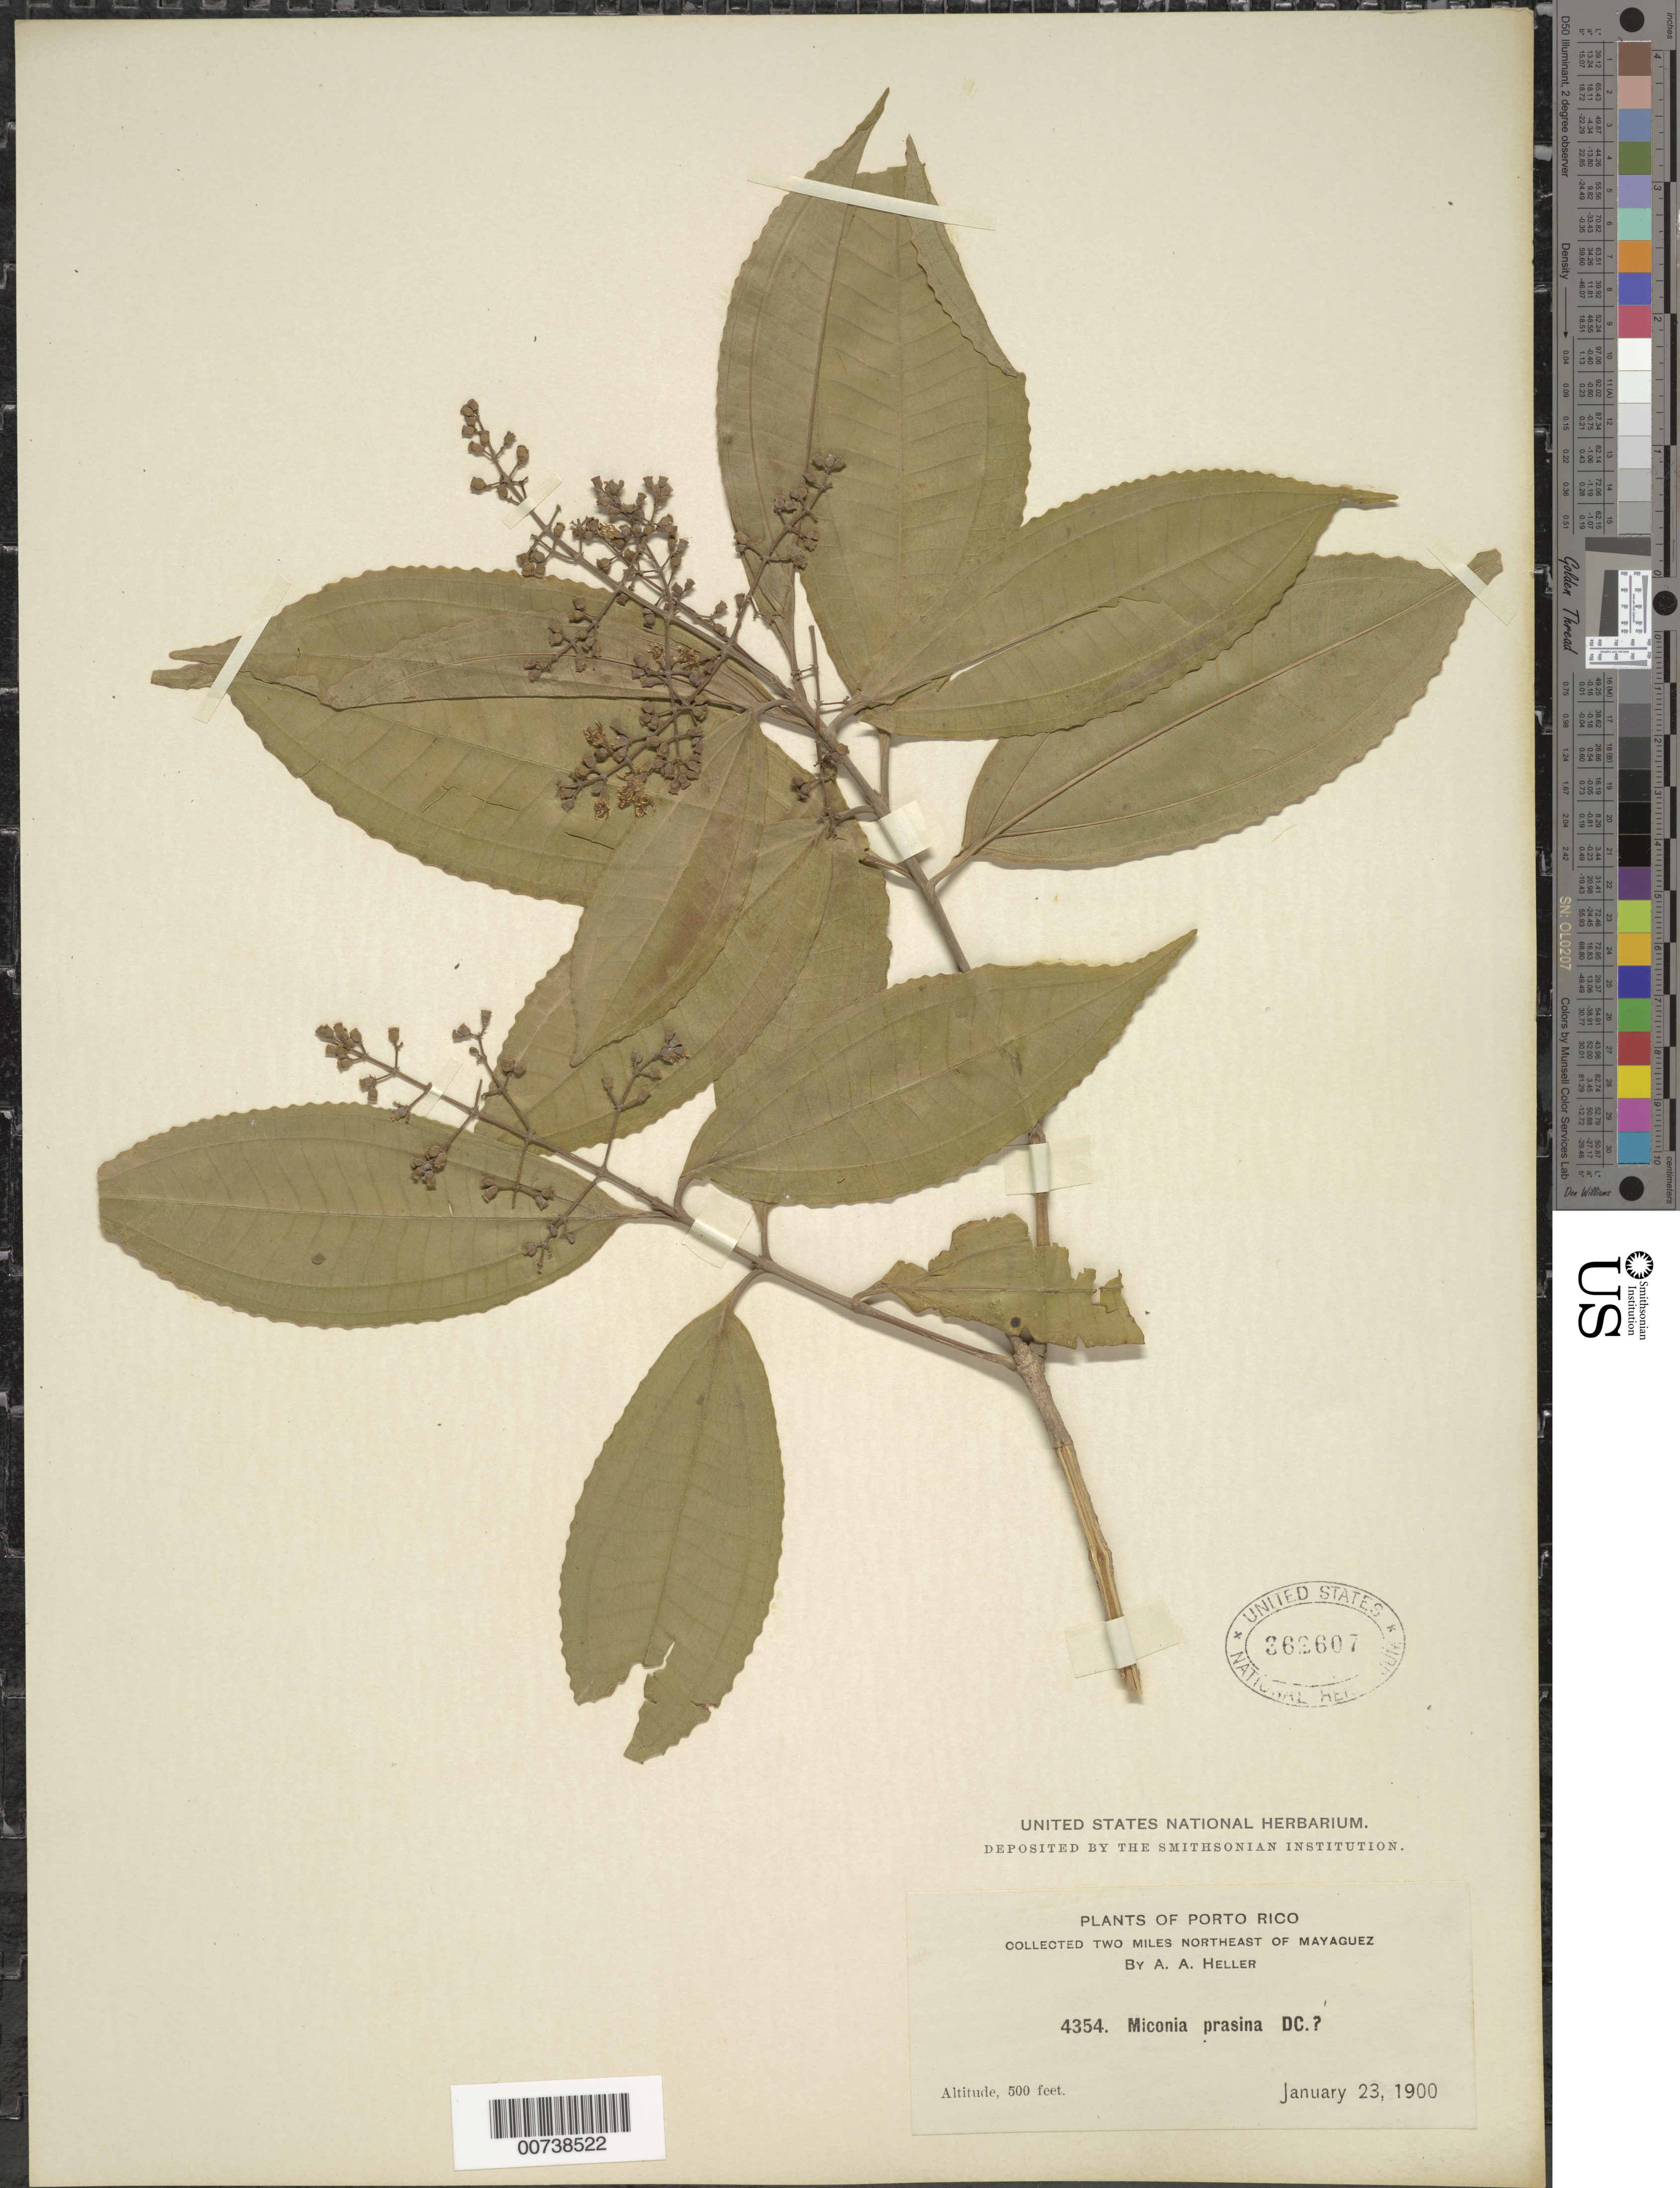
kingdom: Plantae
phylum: Tracheophyta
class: Magnoliopsida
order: Myrtales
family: Melastomataceae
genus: Miconia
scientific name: Miconia prasina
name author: (Sw.) DC.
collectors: A. A. Heller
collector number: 4354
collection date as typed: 23 Jan 1900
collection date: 1900-01-23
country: Puerto Rico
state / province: Mayagüez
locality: Two miles Northeast of Mayaguez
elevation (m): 152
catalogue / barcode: US 362607